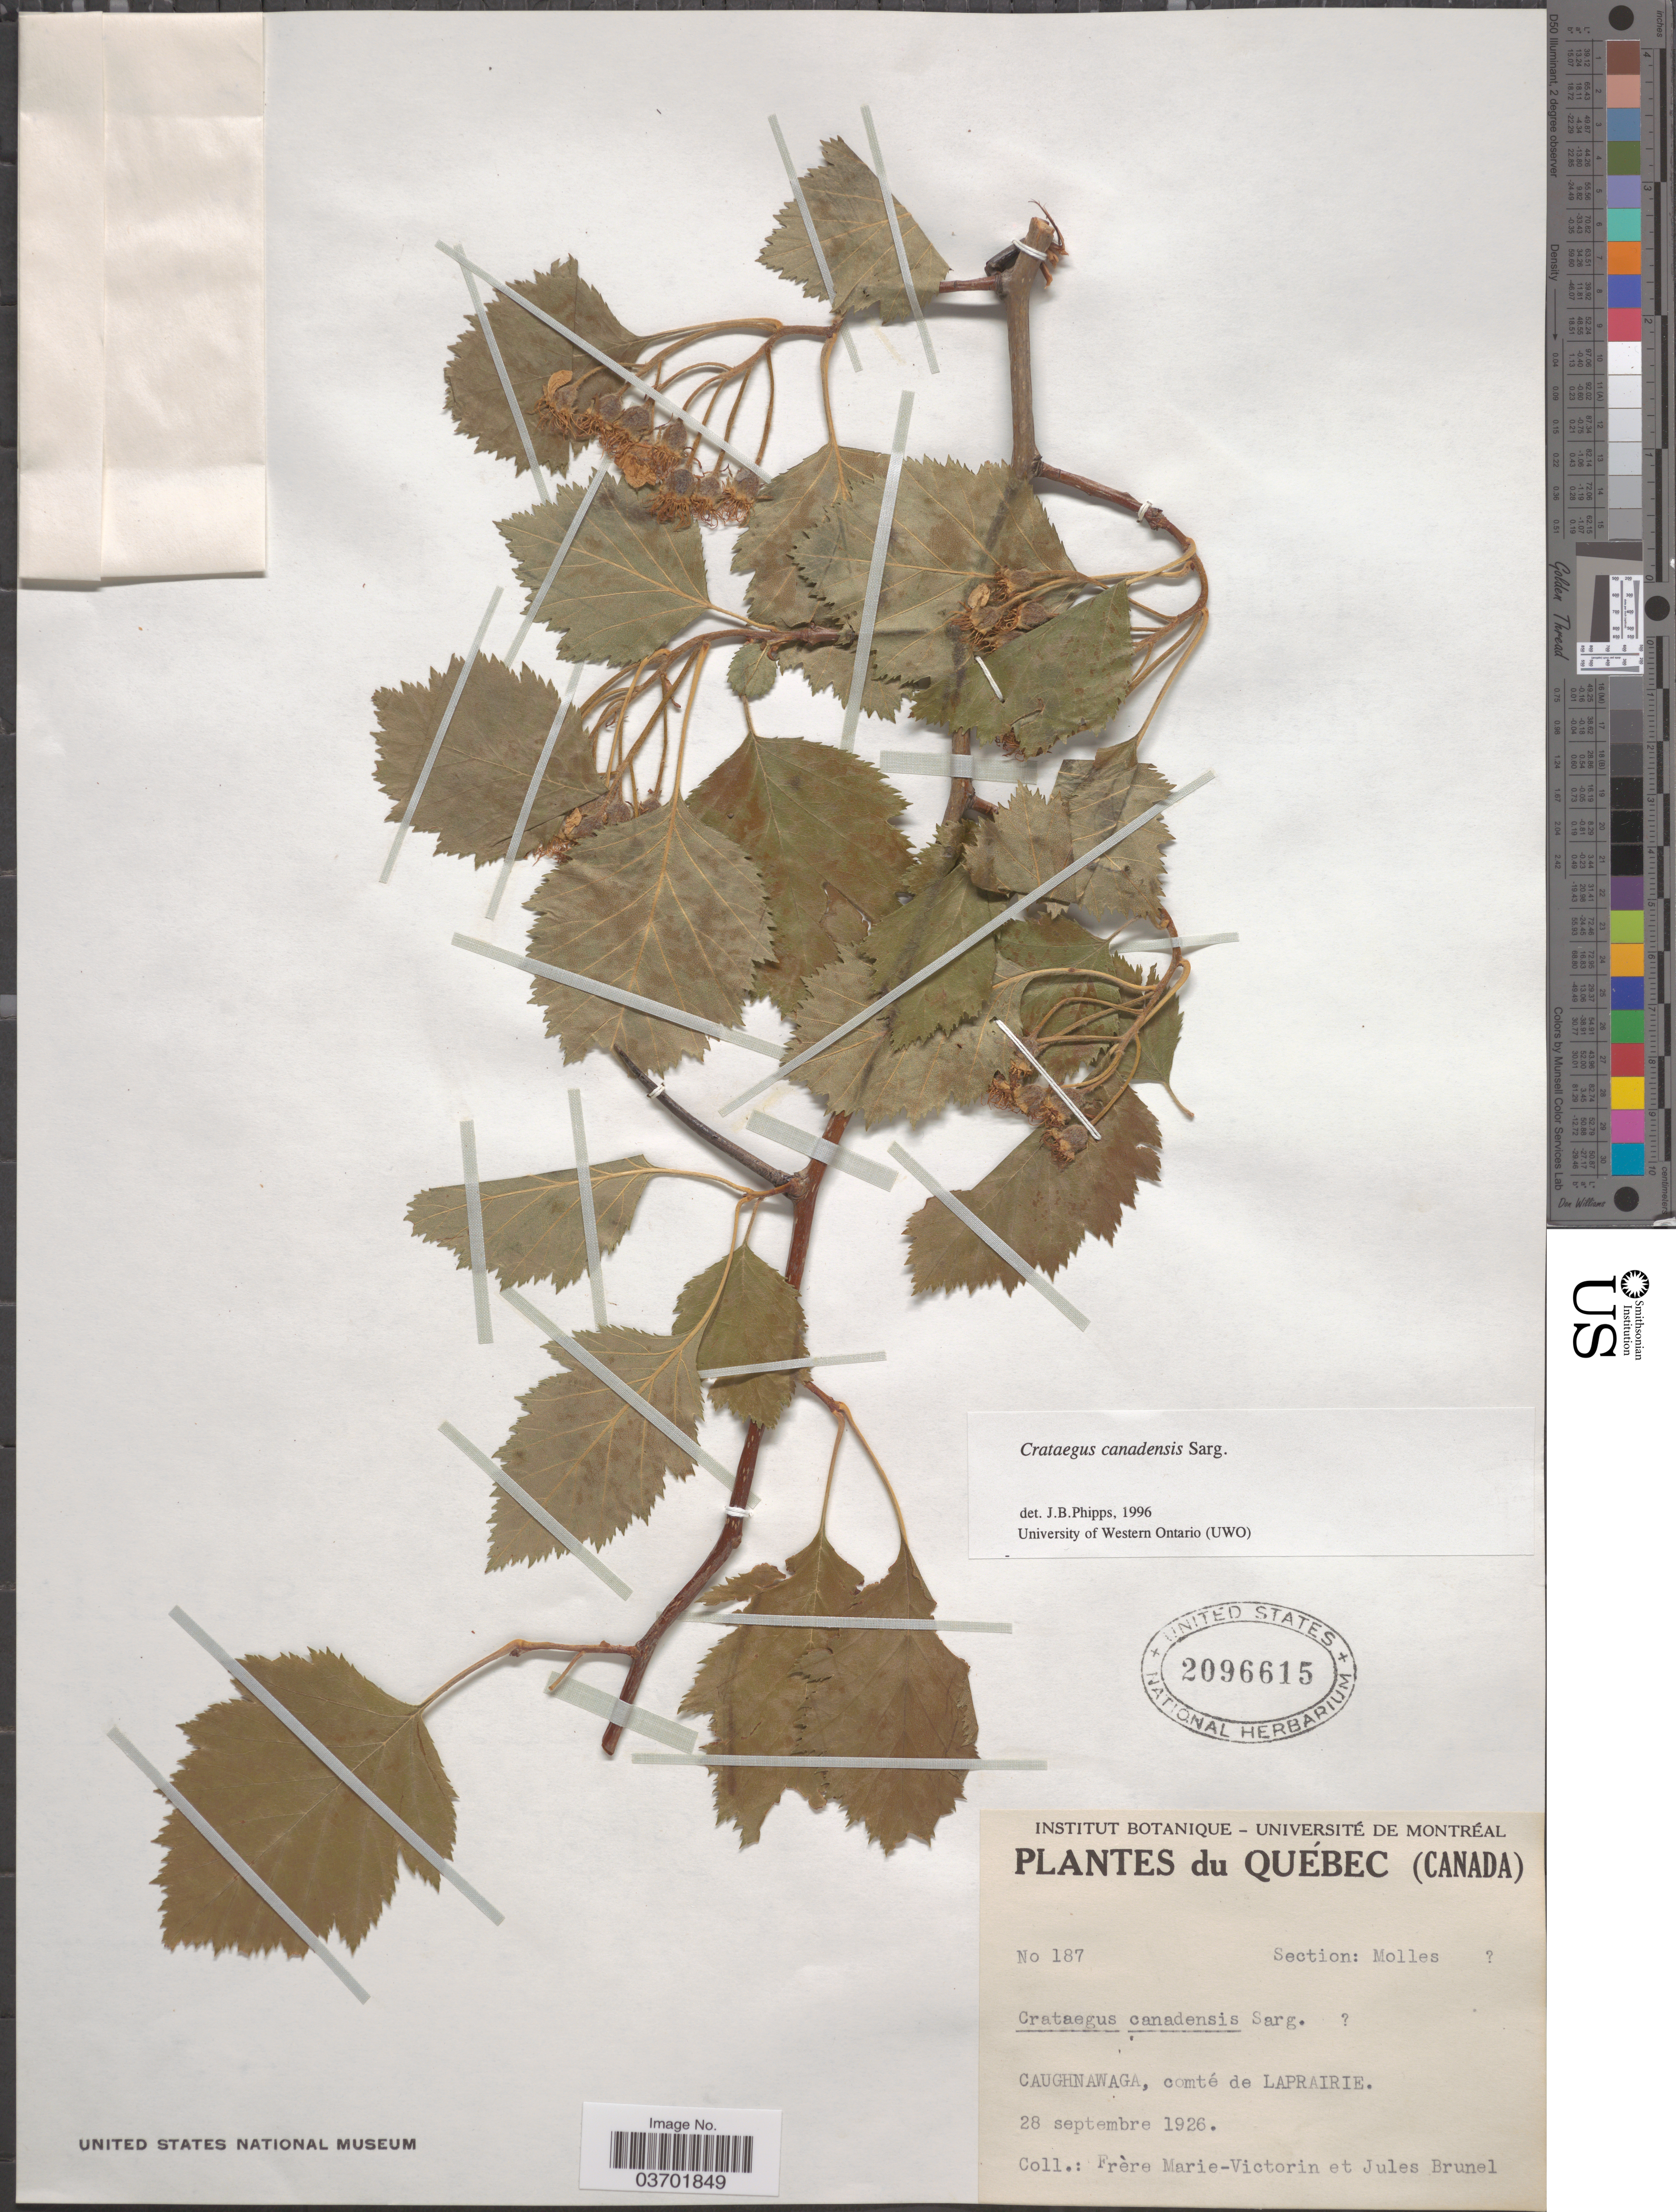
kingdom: Plantae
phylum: Tracheophyta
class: Magnoliopsida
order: Rosales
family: Rosaceae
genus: Crataegus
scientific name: Crataegus submollis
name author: Sarg.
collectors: Fr. Marie-Victorin & J. Brunel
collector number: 187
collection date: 1926-09-28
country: Canada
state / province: Quebec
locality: Caughnawaga, comté de Laprairie.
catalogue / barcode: US 2096615